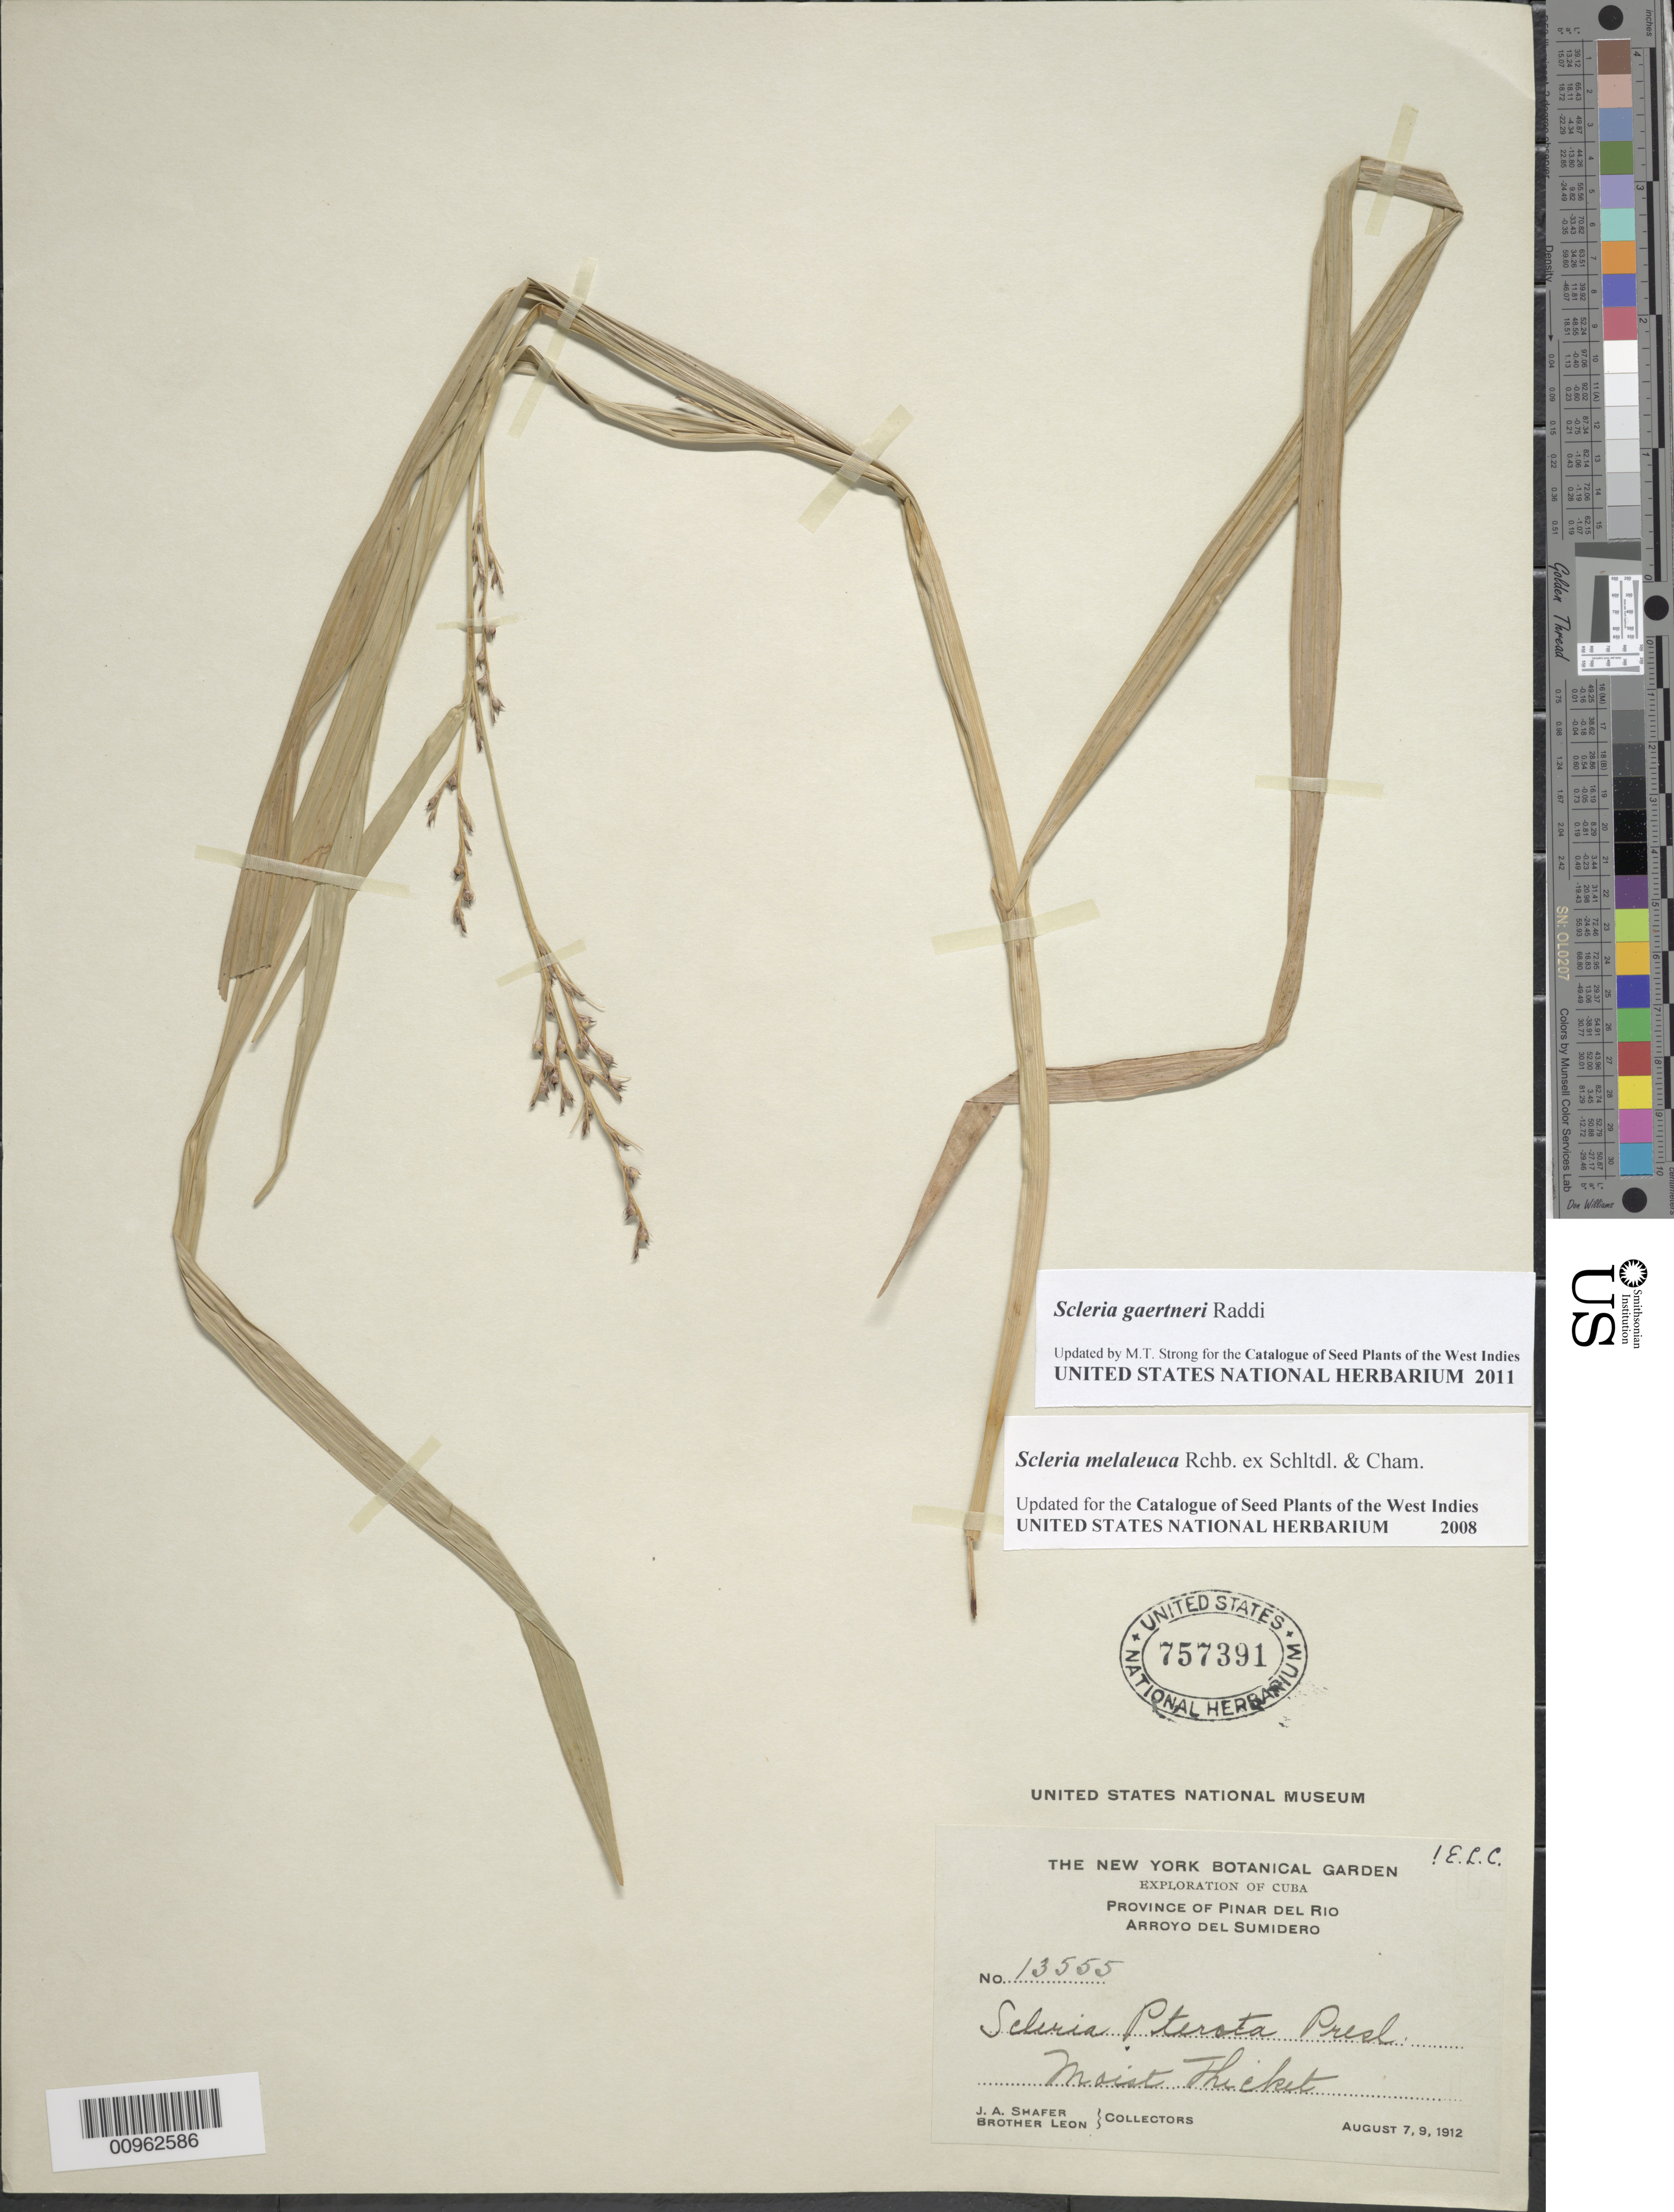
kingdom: Plantae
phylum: Tracheophyta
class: Liliopsida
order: Poales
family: Cyperaceae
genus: Scleria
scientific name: Scleria gaertneri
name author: Raddi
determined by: Strong, M. T., (US), Smithsonian Institution - National Museum of Natural History (UNITED STATES)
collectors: J. A. Shafer & Bro. León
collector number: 13555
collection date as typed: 07 Aug 1912 to 09 Aug 1912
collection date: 1912-08-07/1912-08-09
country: Cuba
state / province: Pinar del Rio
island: Cuba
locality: Arroyo del Sumidero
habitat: Moist thicket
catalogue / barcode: US 757391